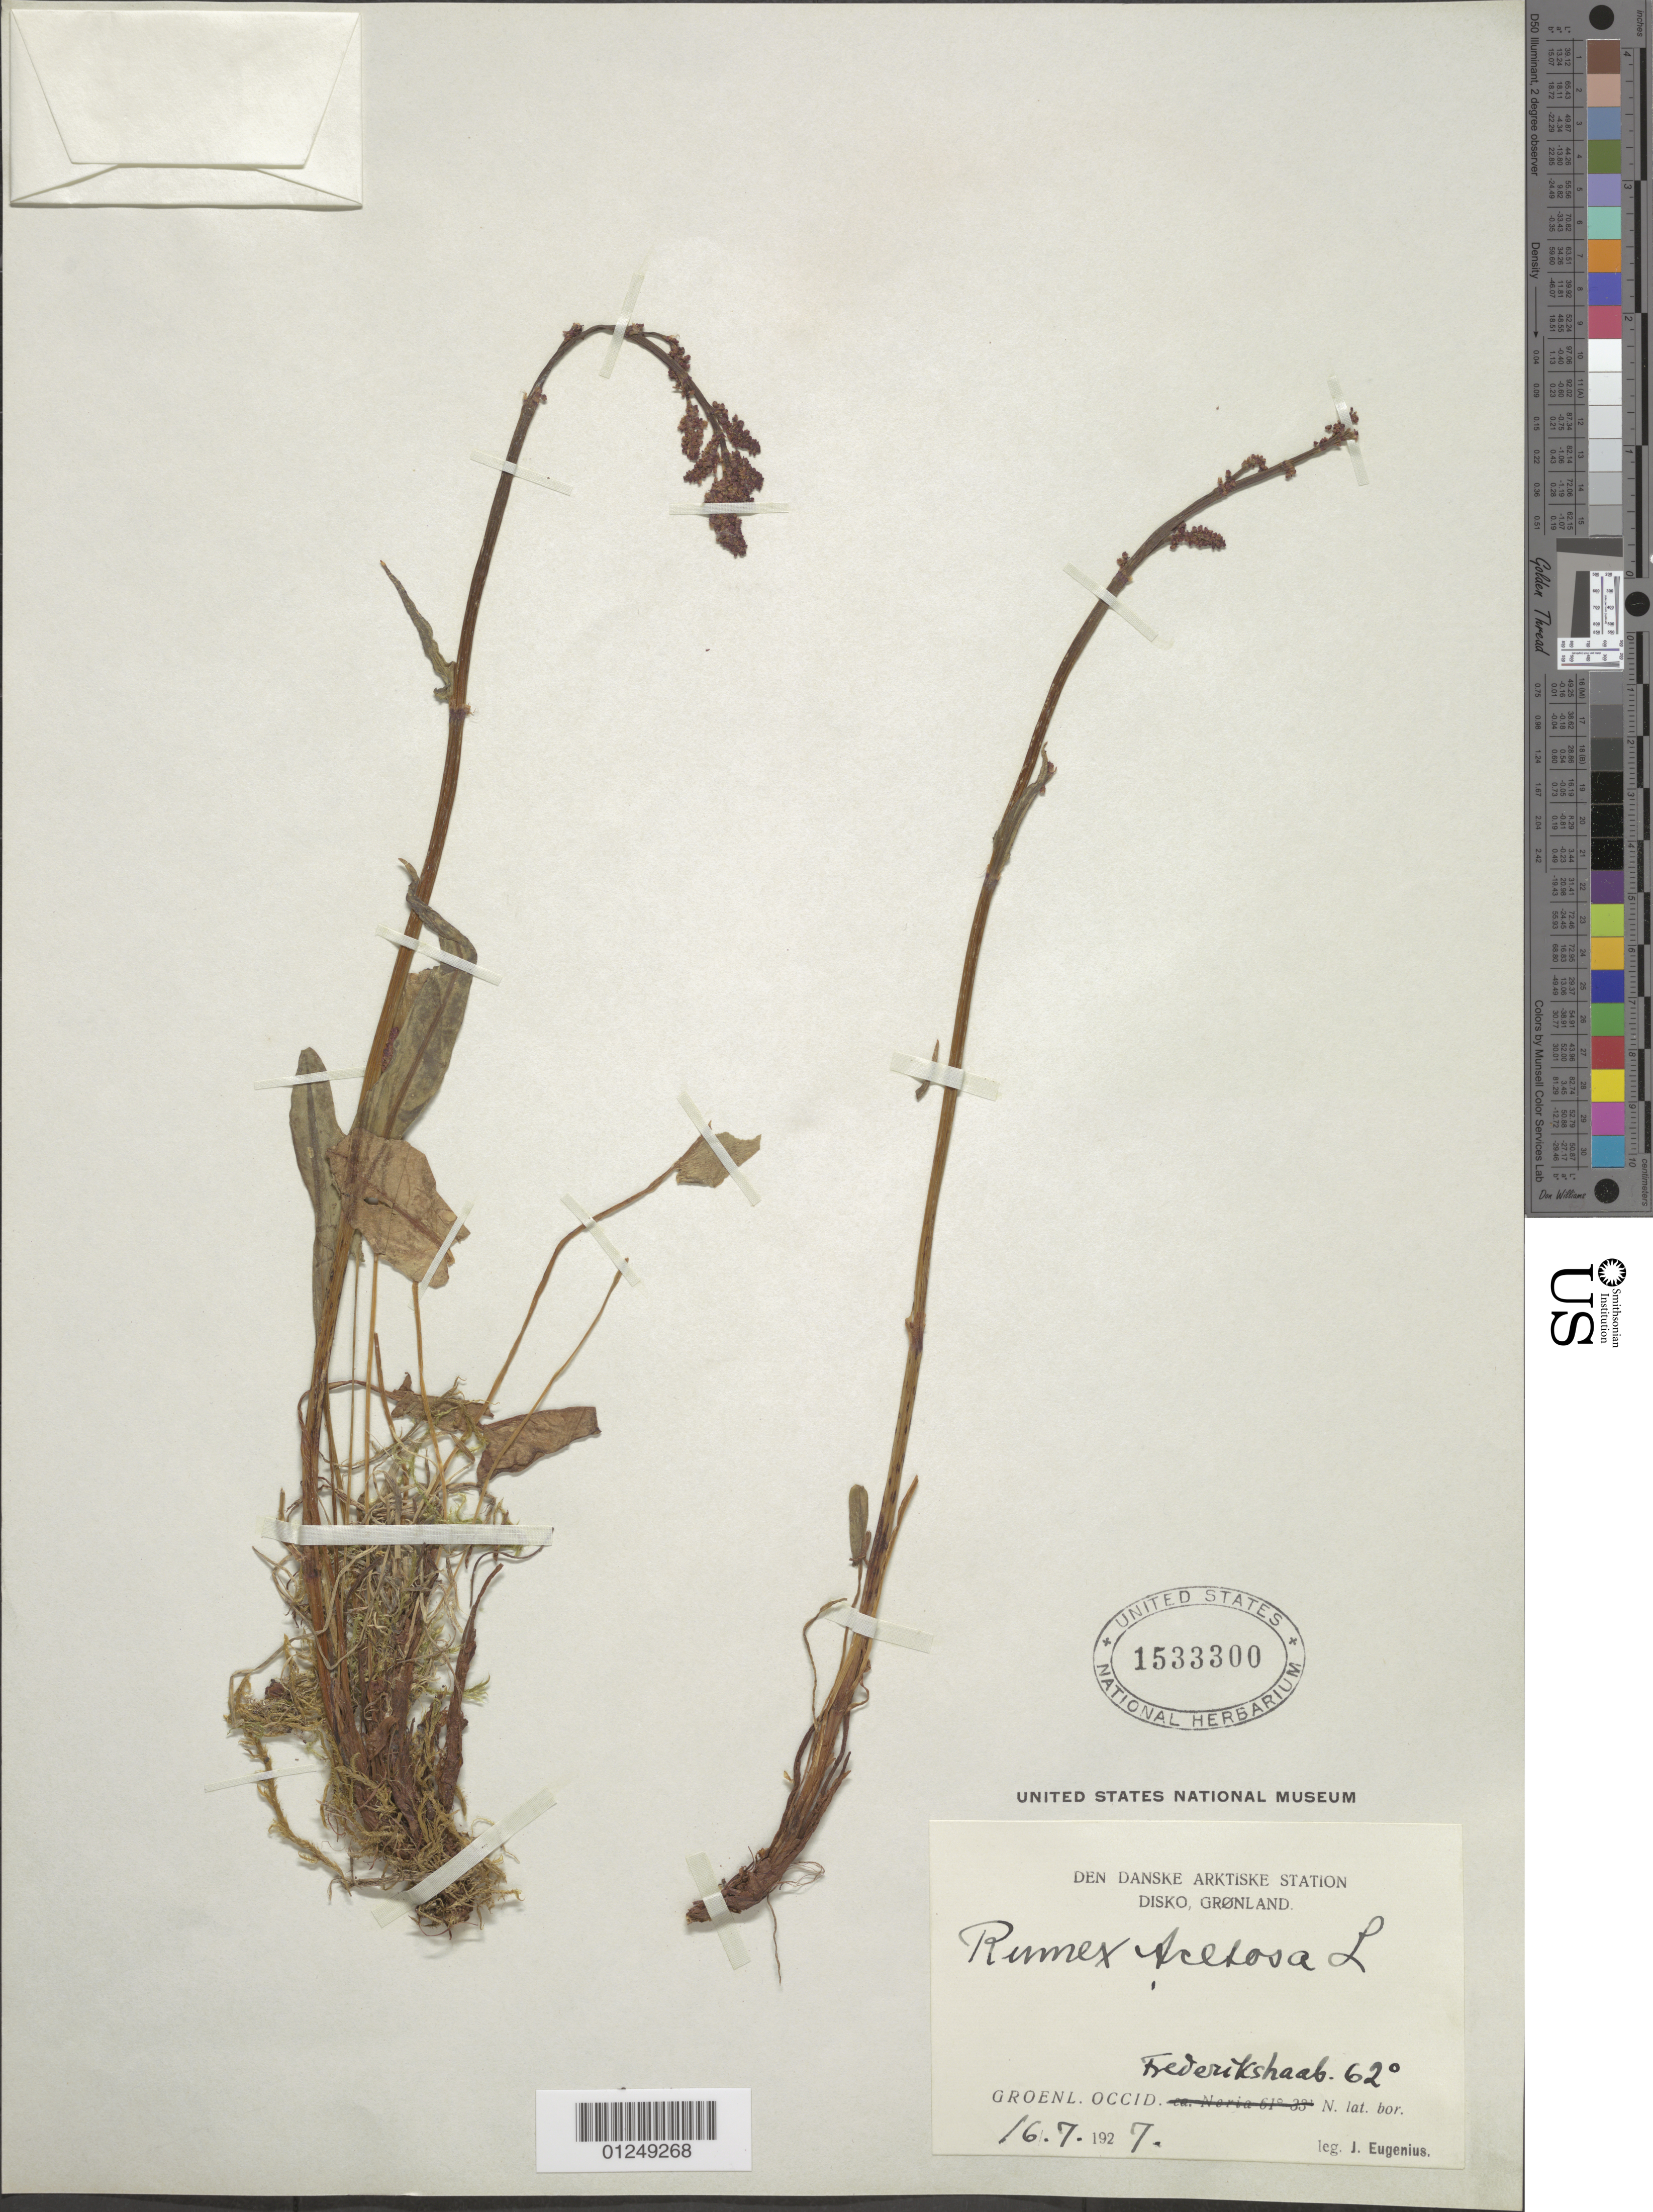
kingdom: Plantae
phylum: Tracheophyta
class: Magnoliopsida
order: Caryophyllales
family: Polygonaceae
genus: Rumex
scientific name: Rumex acetosa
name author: L.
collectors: J. Eugenius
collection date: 1927-07-16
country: Greenland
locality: Den Danske Akrtiske Station. Disko, Grønland. Groenl. Occid. Frederikshaab.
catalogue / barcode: US 1533300